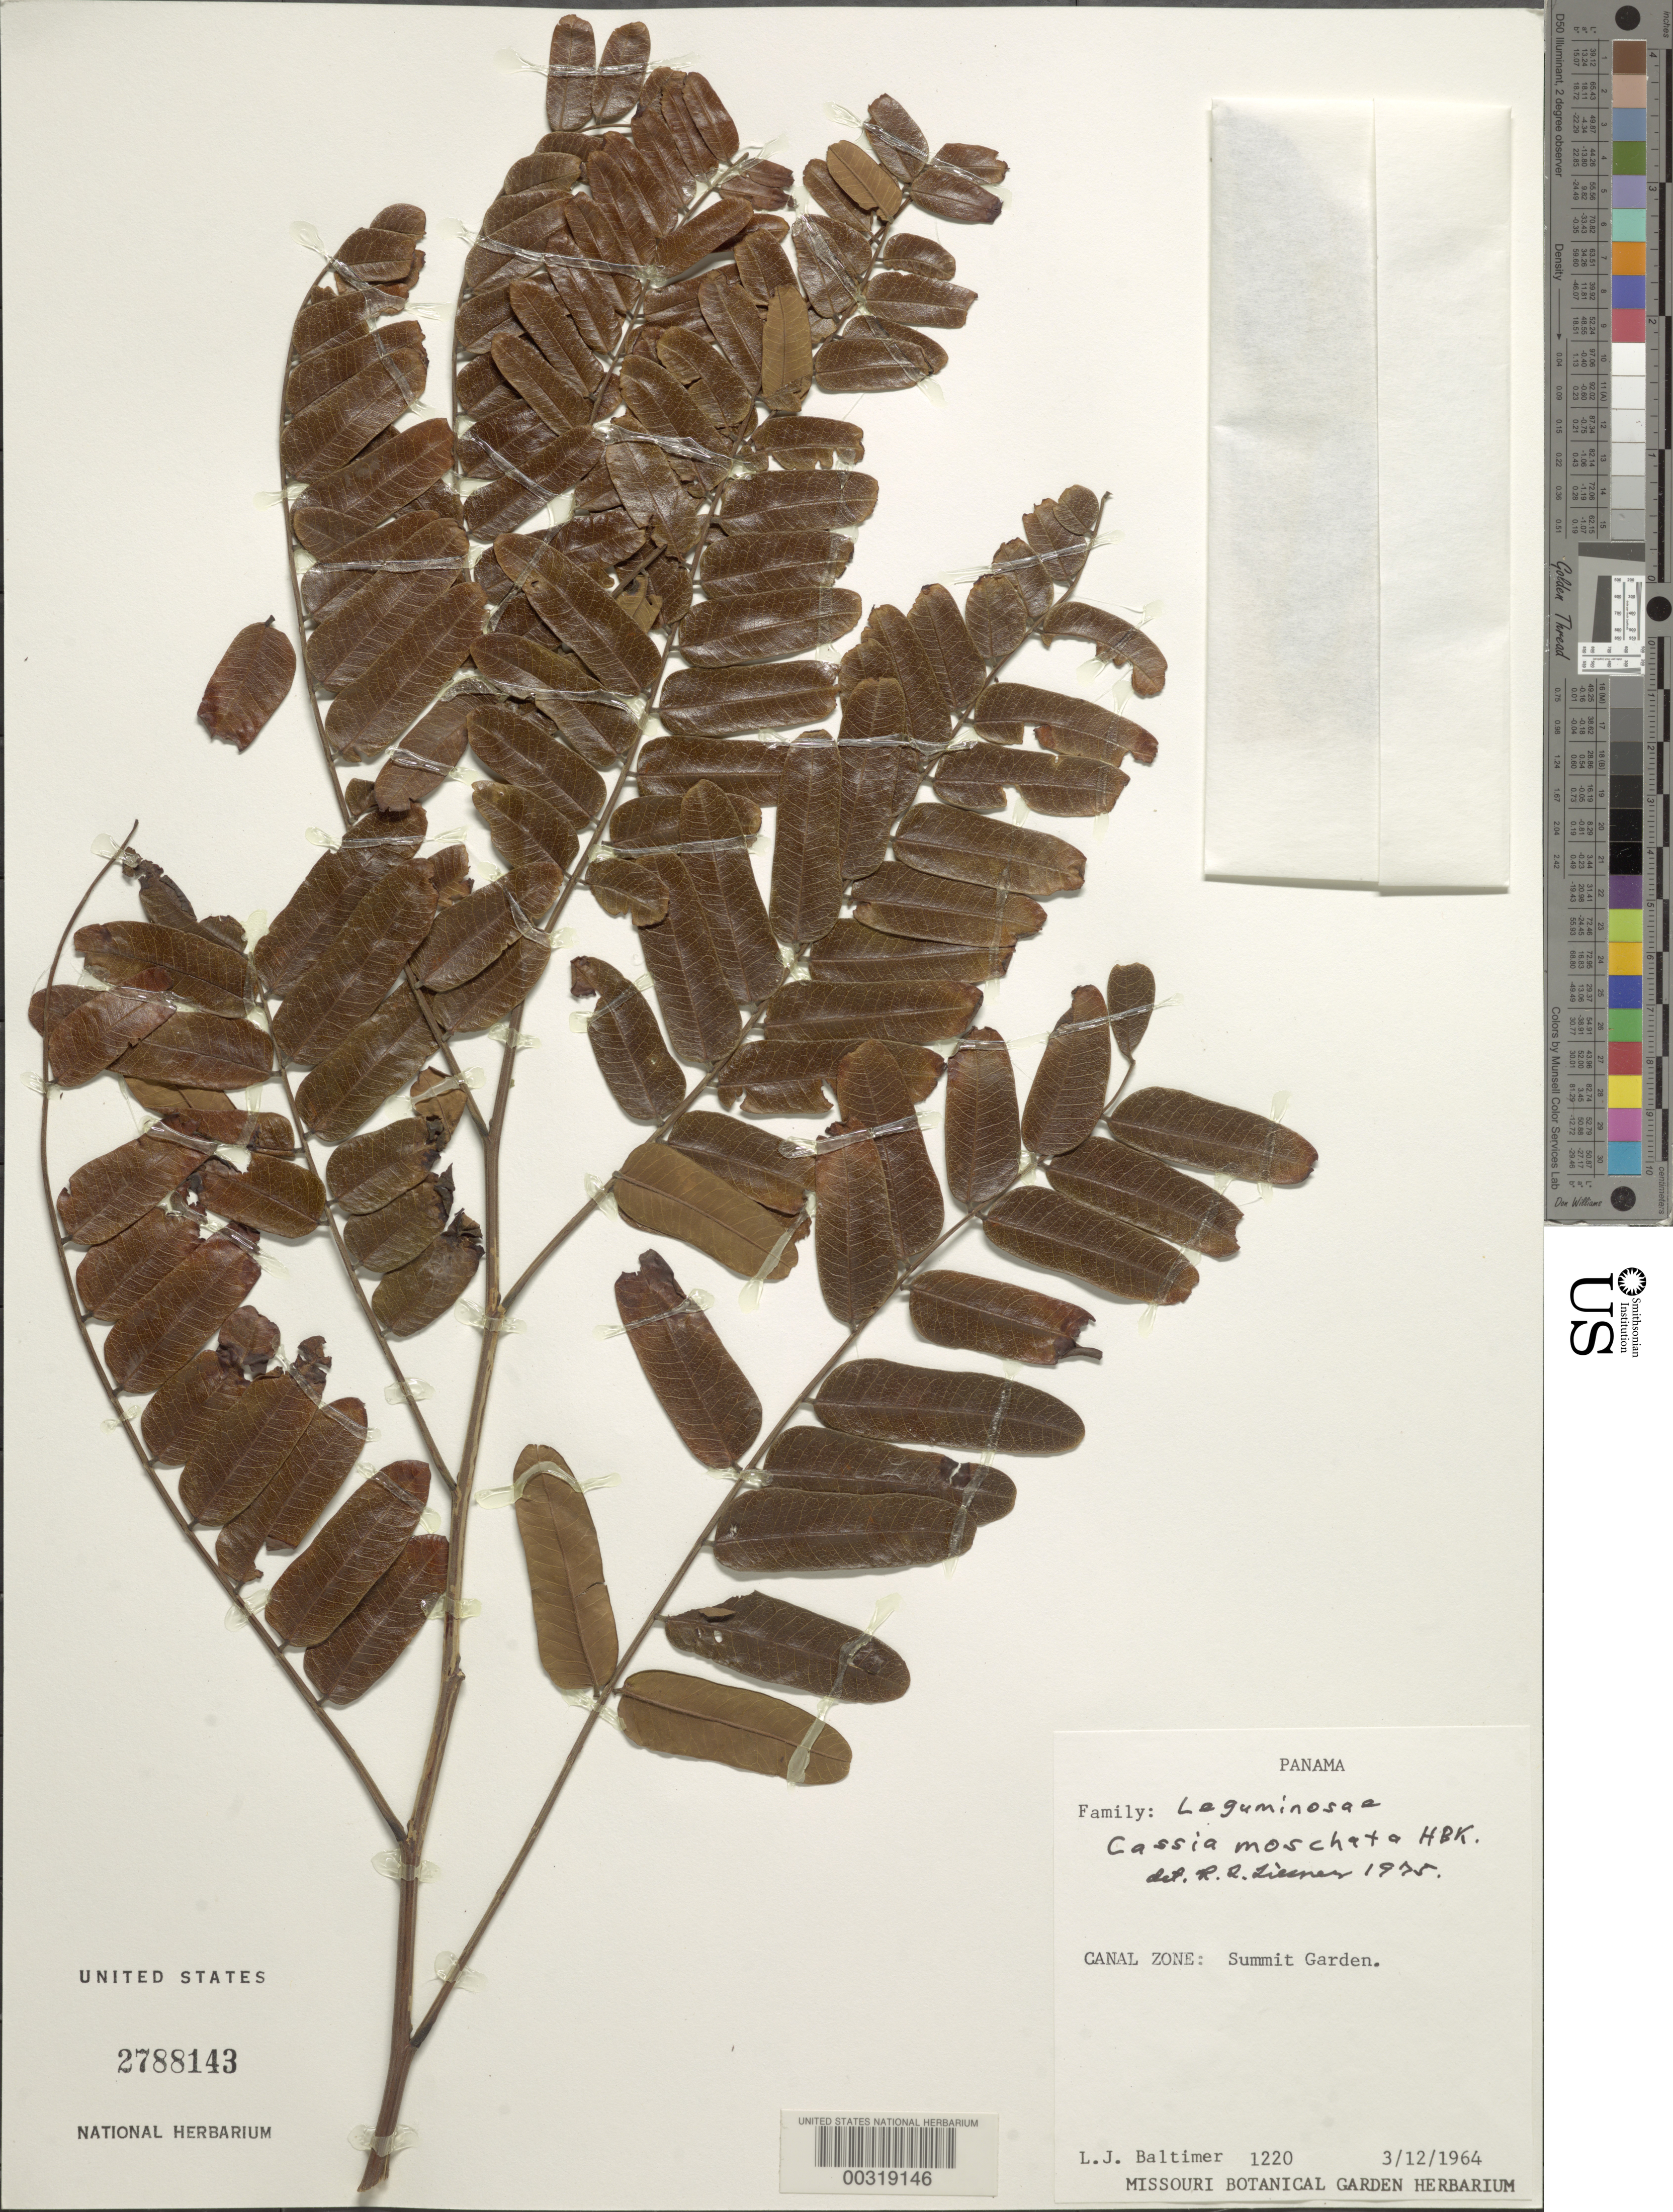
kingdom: Plantae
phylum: Tracheophyta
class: Magnoliopsida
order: Fabales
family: Fabaceae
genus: Cassia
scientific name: Cassia moschata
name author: Kunth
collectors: L. Baltimer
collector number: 1220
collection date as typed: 03 Dec 1964 or 12 Mar 1964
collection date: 1964-03-12 or 1964-12-03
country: Panama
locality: Summit Garden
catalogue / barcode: US 2788143